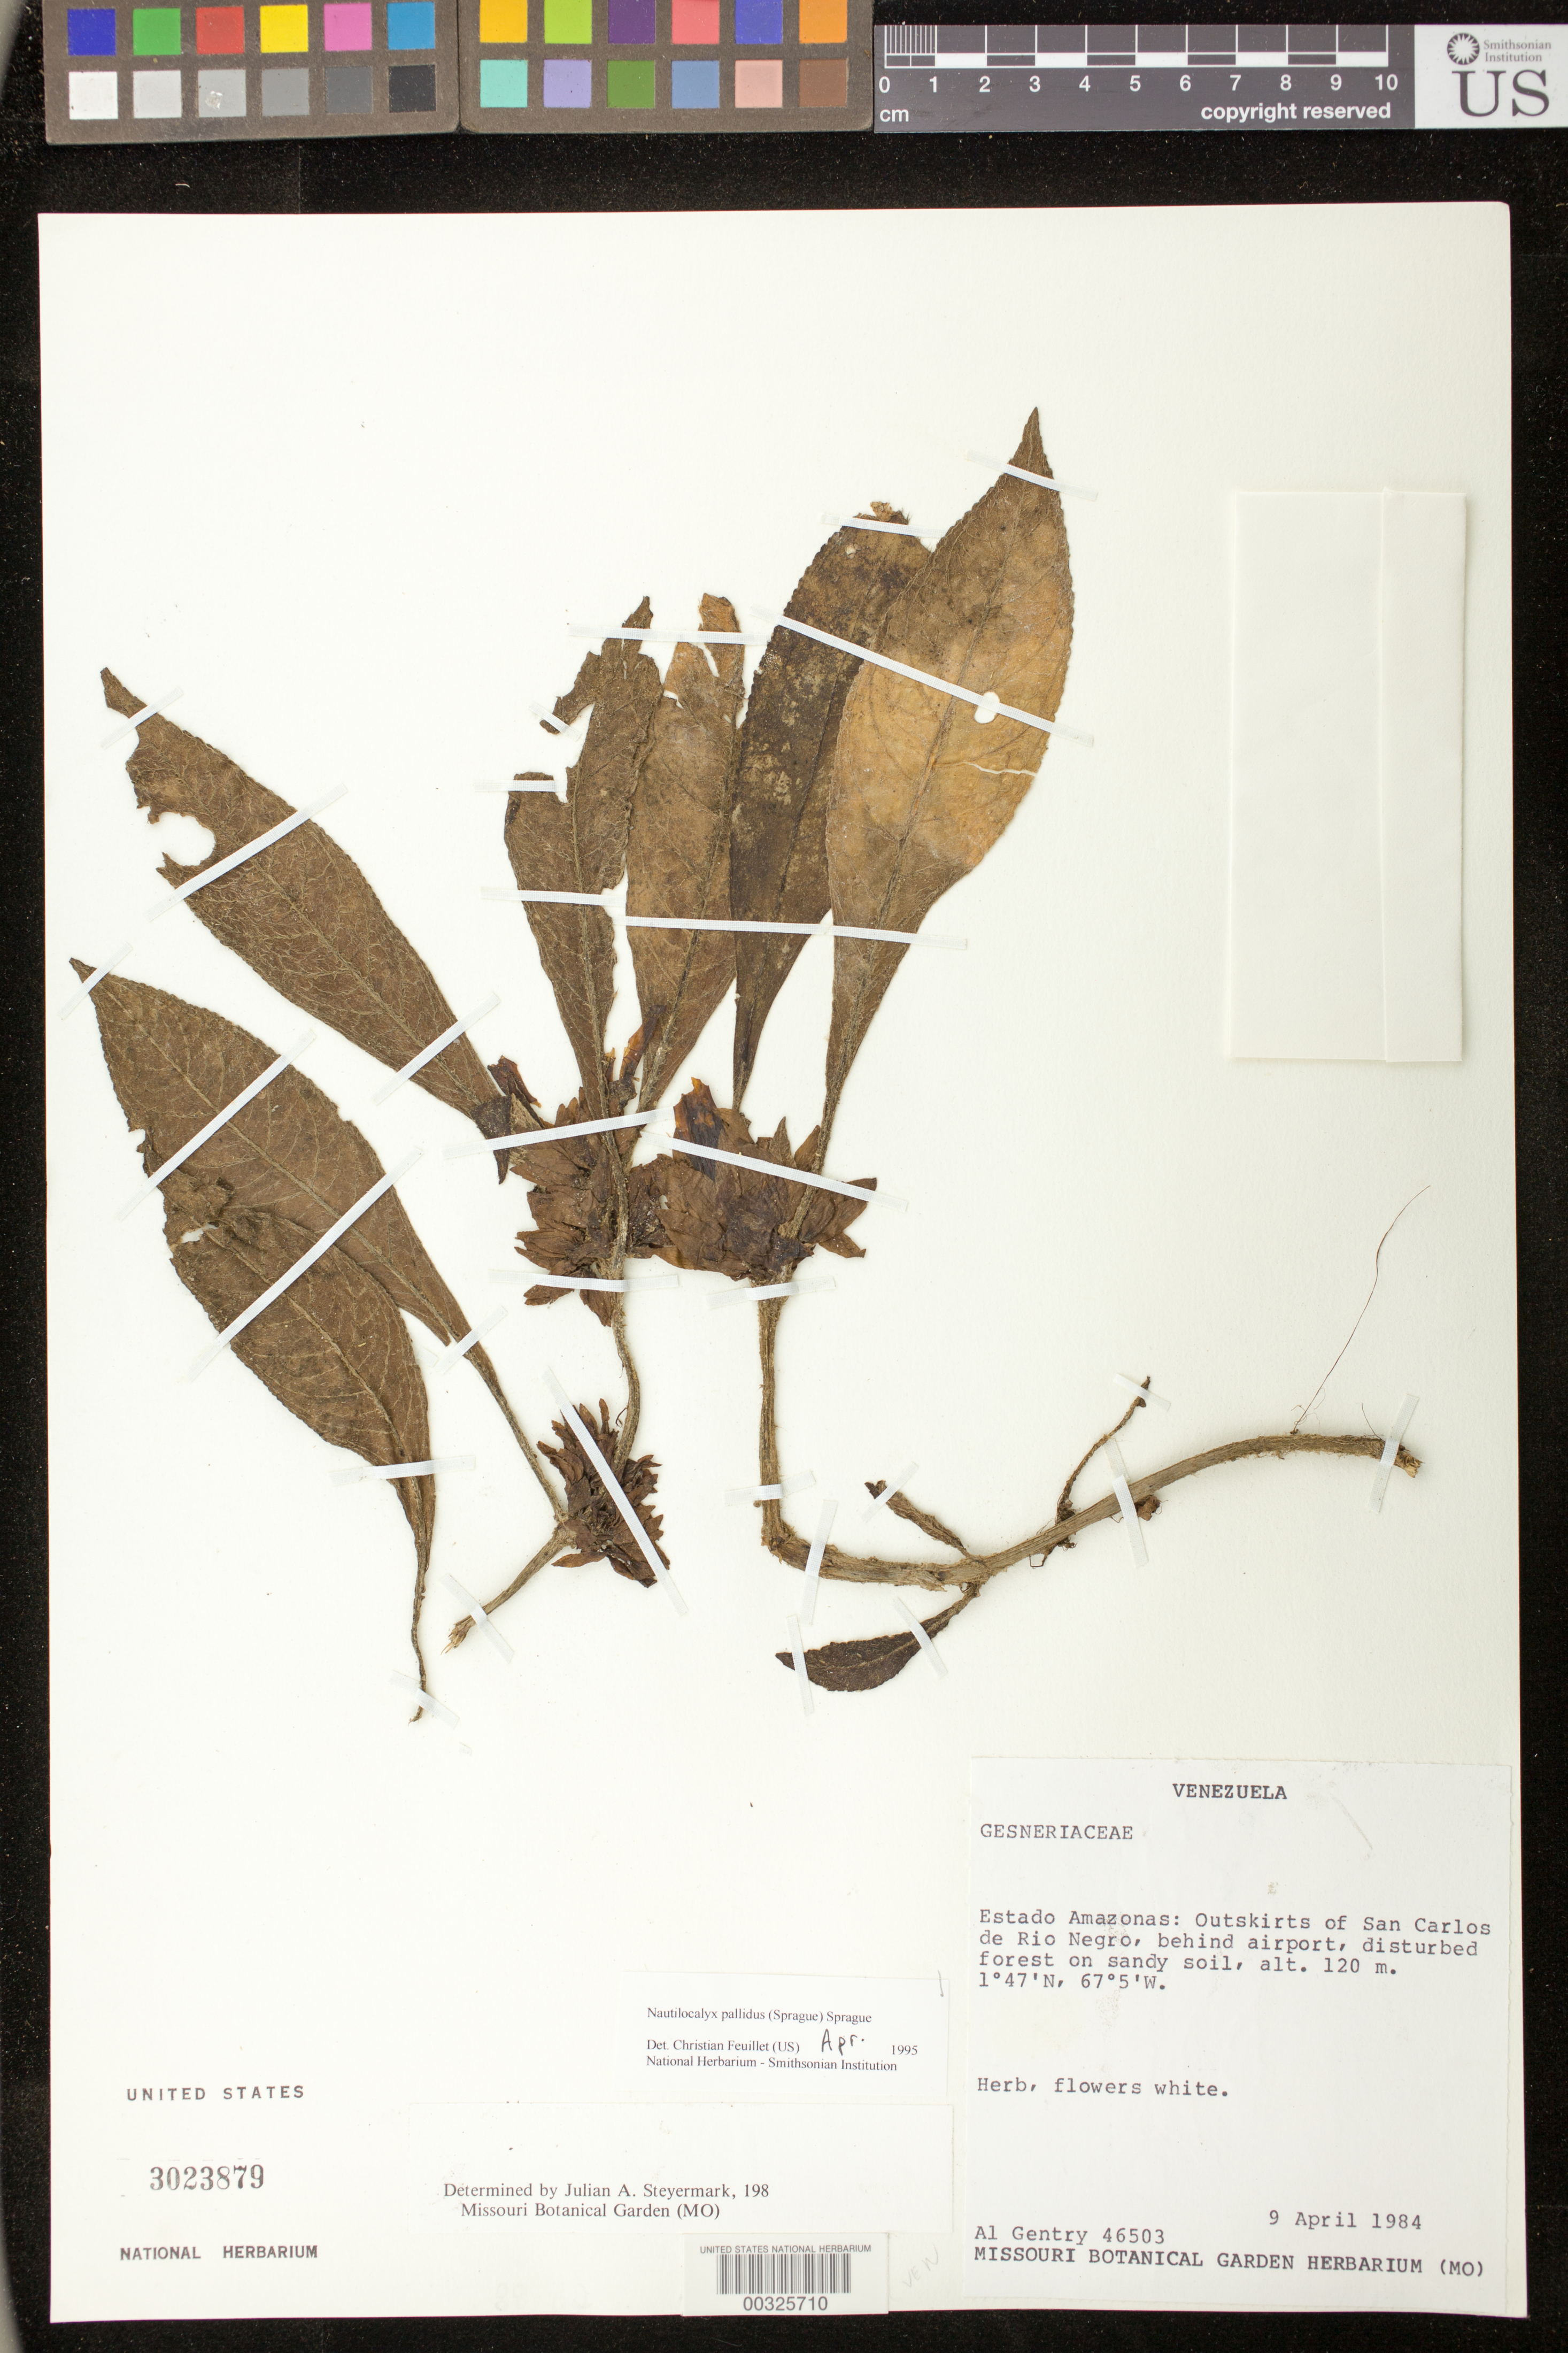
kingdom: Plantae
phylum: Tracheophyta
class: Magnoliopsida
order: Lamiales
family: Gesneriaceae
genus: Nautilocalyx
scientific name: Nautilocalyx pallidus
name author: (Sprague) C. Sprague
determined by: Feuillet, C.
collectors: A. H. Gentry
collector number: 46503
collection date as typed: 09 Apr 1984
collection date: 1984-04-09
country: Venezuela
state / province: Amazonas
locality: Outskirts of San Carlos de Rio Negro, behind airport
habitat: Disturbed forest on sandy soil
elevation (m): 120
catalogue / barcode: US 3023879